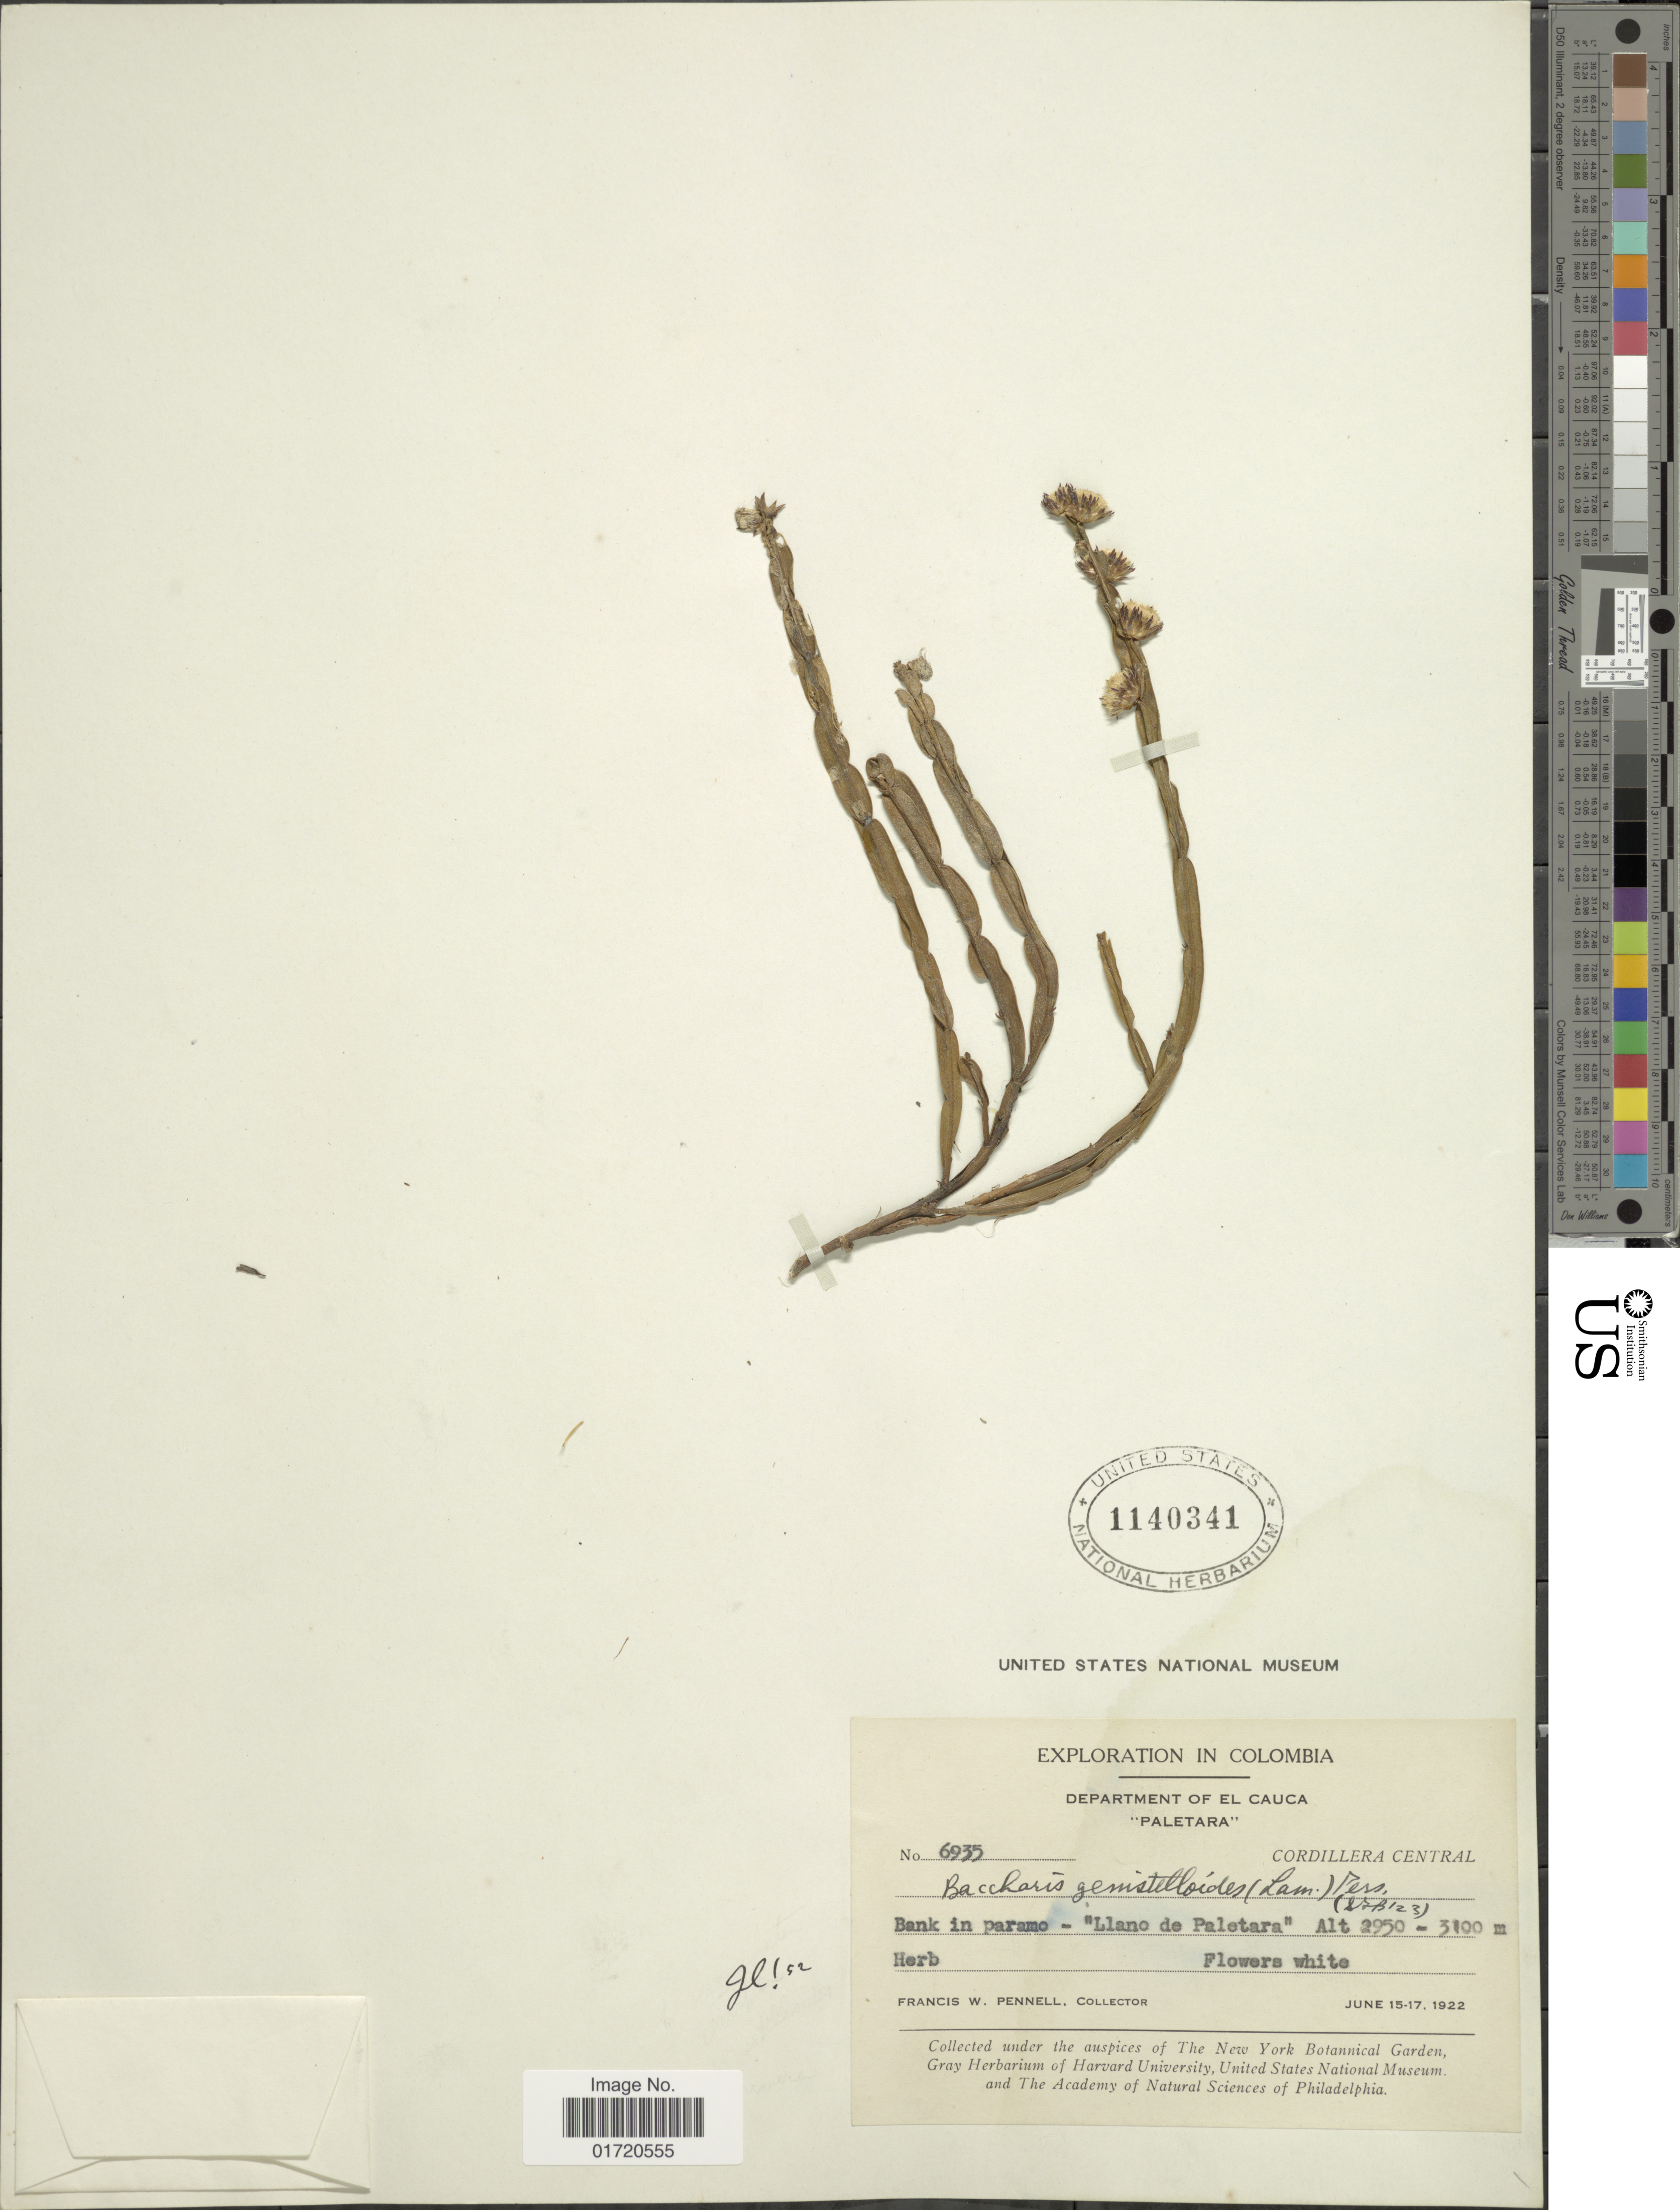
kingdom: Plantae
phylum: Tracheophyta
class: Magnoliopsida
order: Asterales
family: Asteraceae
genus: Baccharis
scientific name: Baccharis genistelloides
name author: (Lam.) Pers.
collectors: F. W. Pennell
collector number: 6935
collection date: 1922-06-15/1922-06-17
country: Colombia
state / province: Cauca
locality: Department of El Cauca. Bank in paramo - "Llani de Paletera". Cordillera Central.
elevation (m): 2950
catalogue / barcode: US 1140341